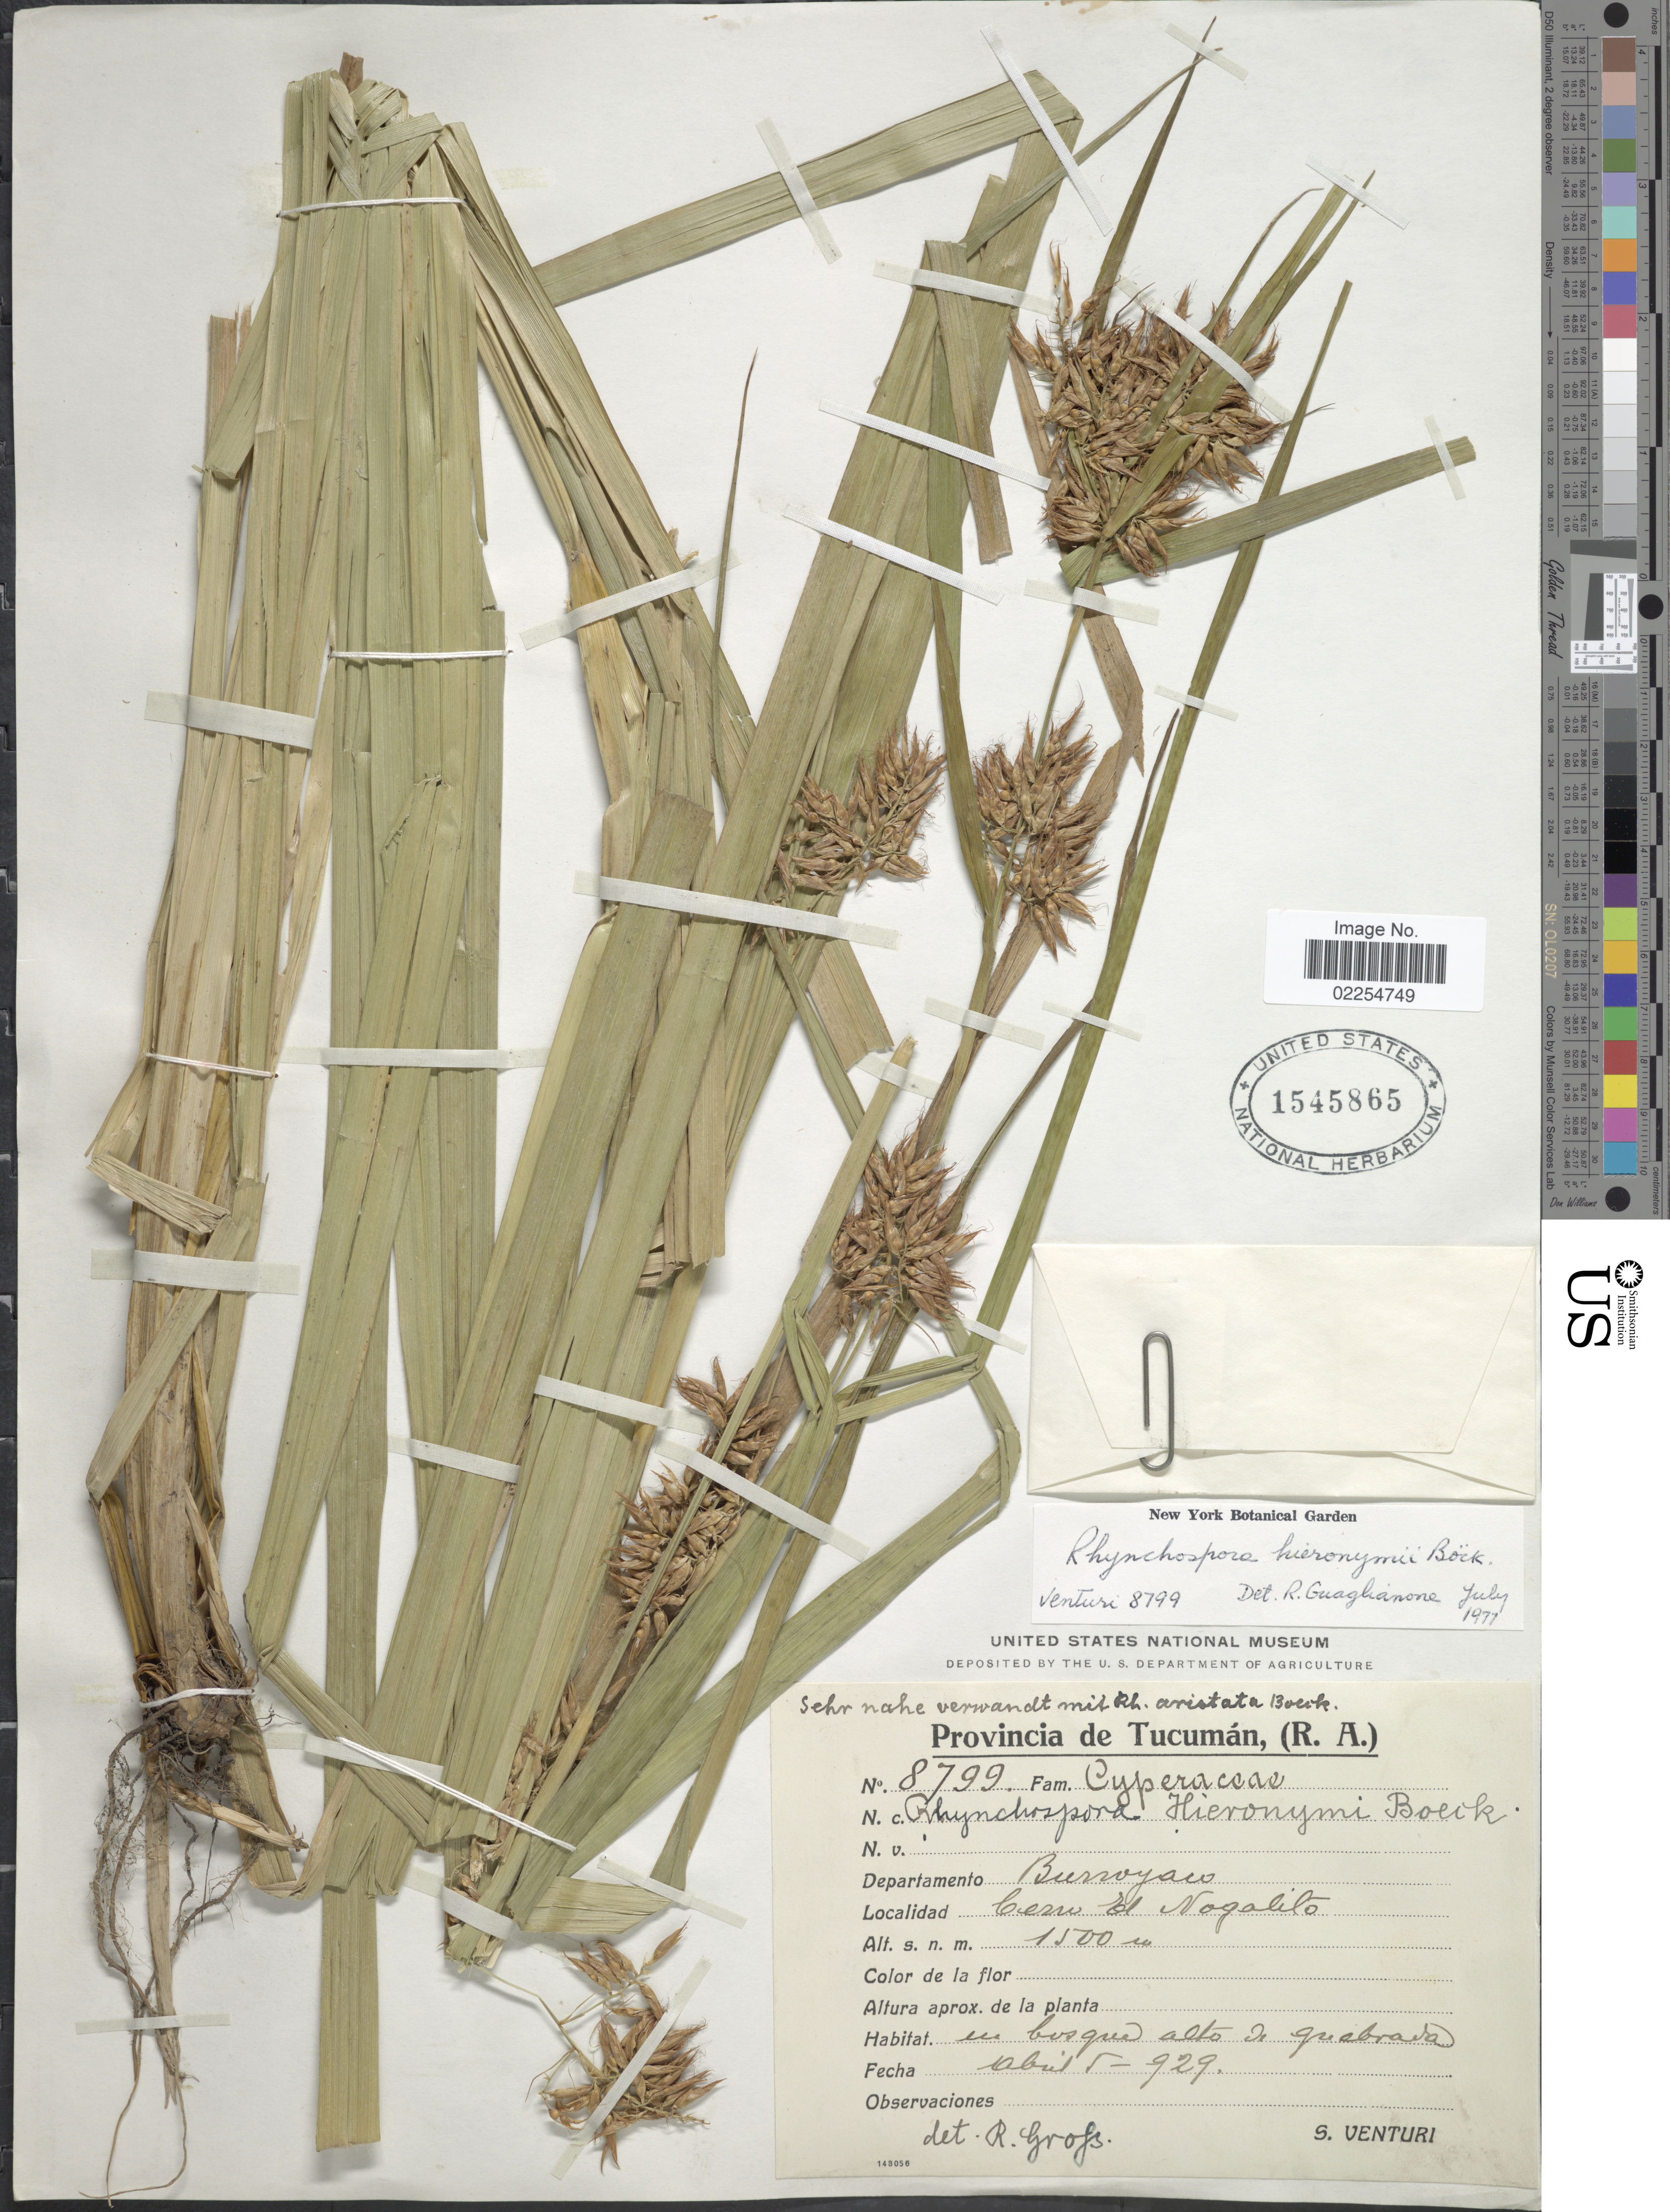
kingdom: Plantae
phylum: Tracheophyta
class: Liliopsida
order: Poales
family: Cyperaceae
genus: Rhynchospora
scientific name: Rhynchospora hieronymi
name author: Boeckeler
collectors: S. Venturi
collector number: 8799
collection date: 1929-04-05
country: Argentina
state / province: Tucuman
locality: (R.A.) Departamento Burroyaco, Cerro del Nogalito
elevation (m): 1500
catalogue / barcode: US 1545865